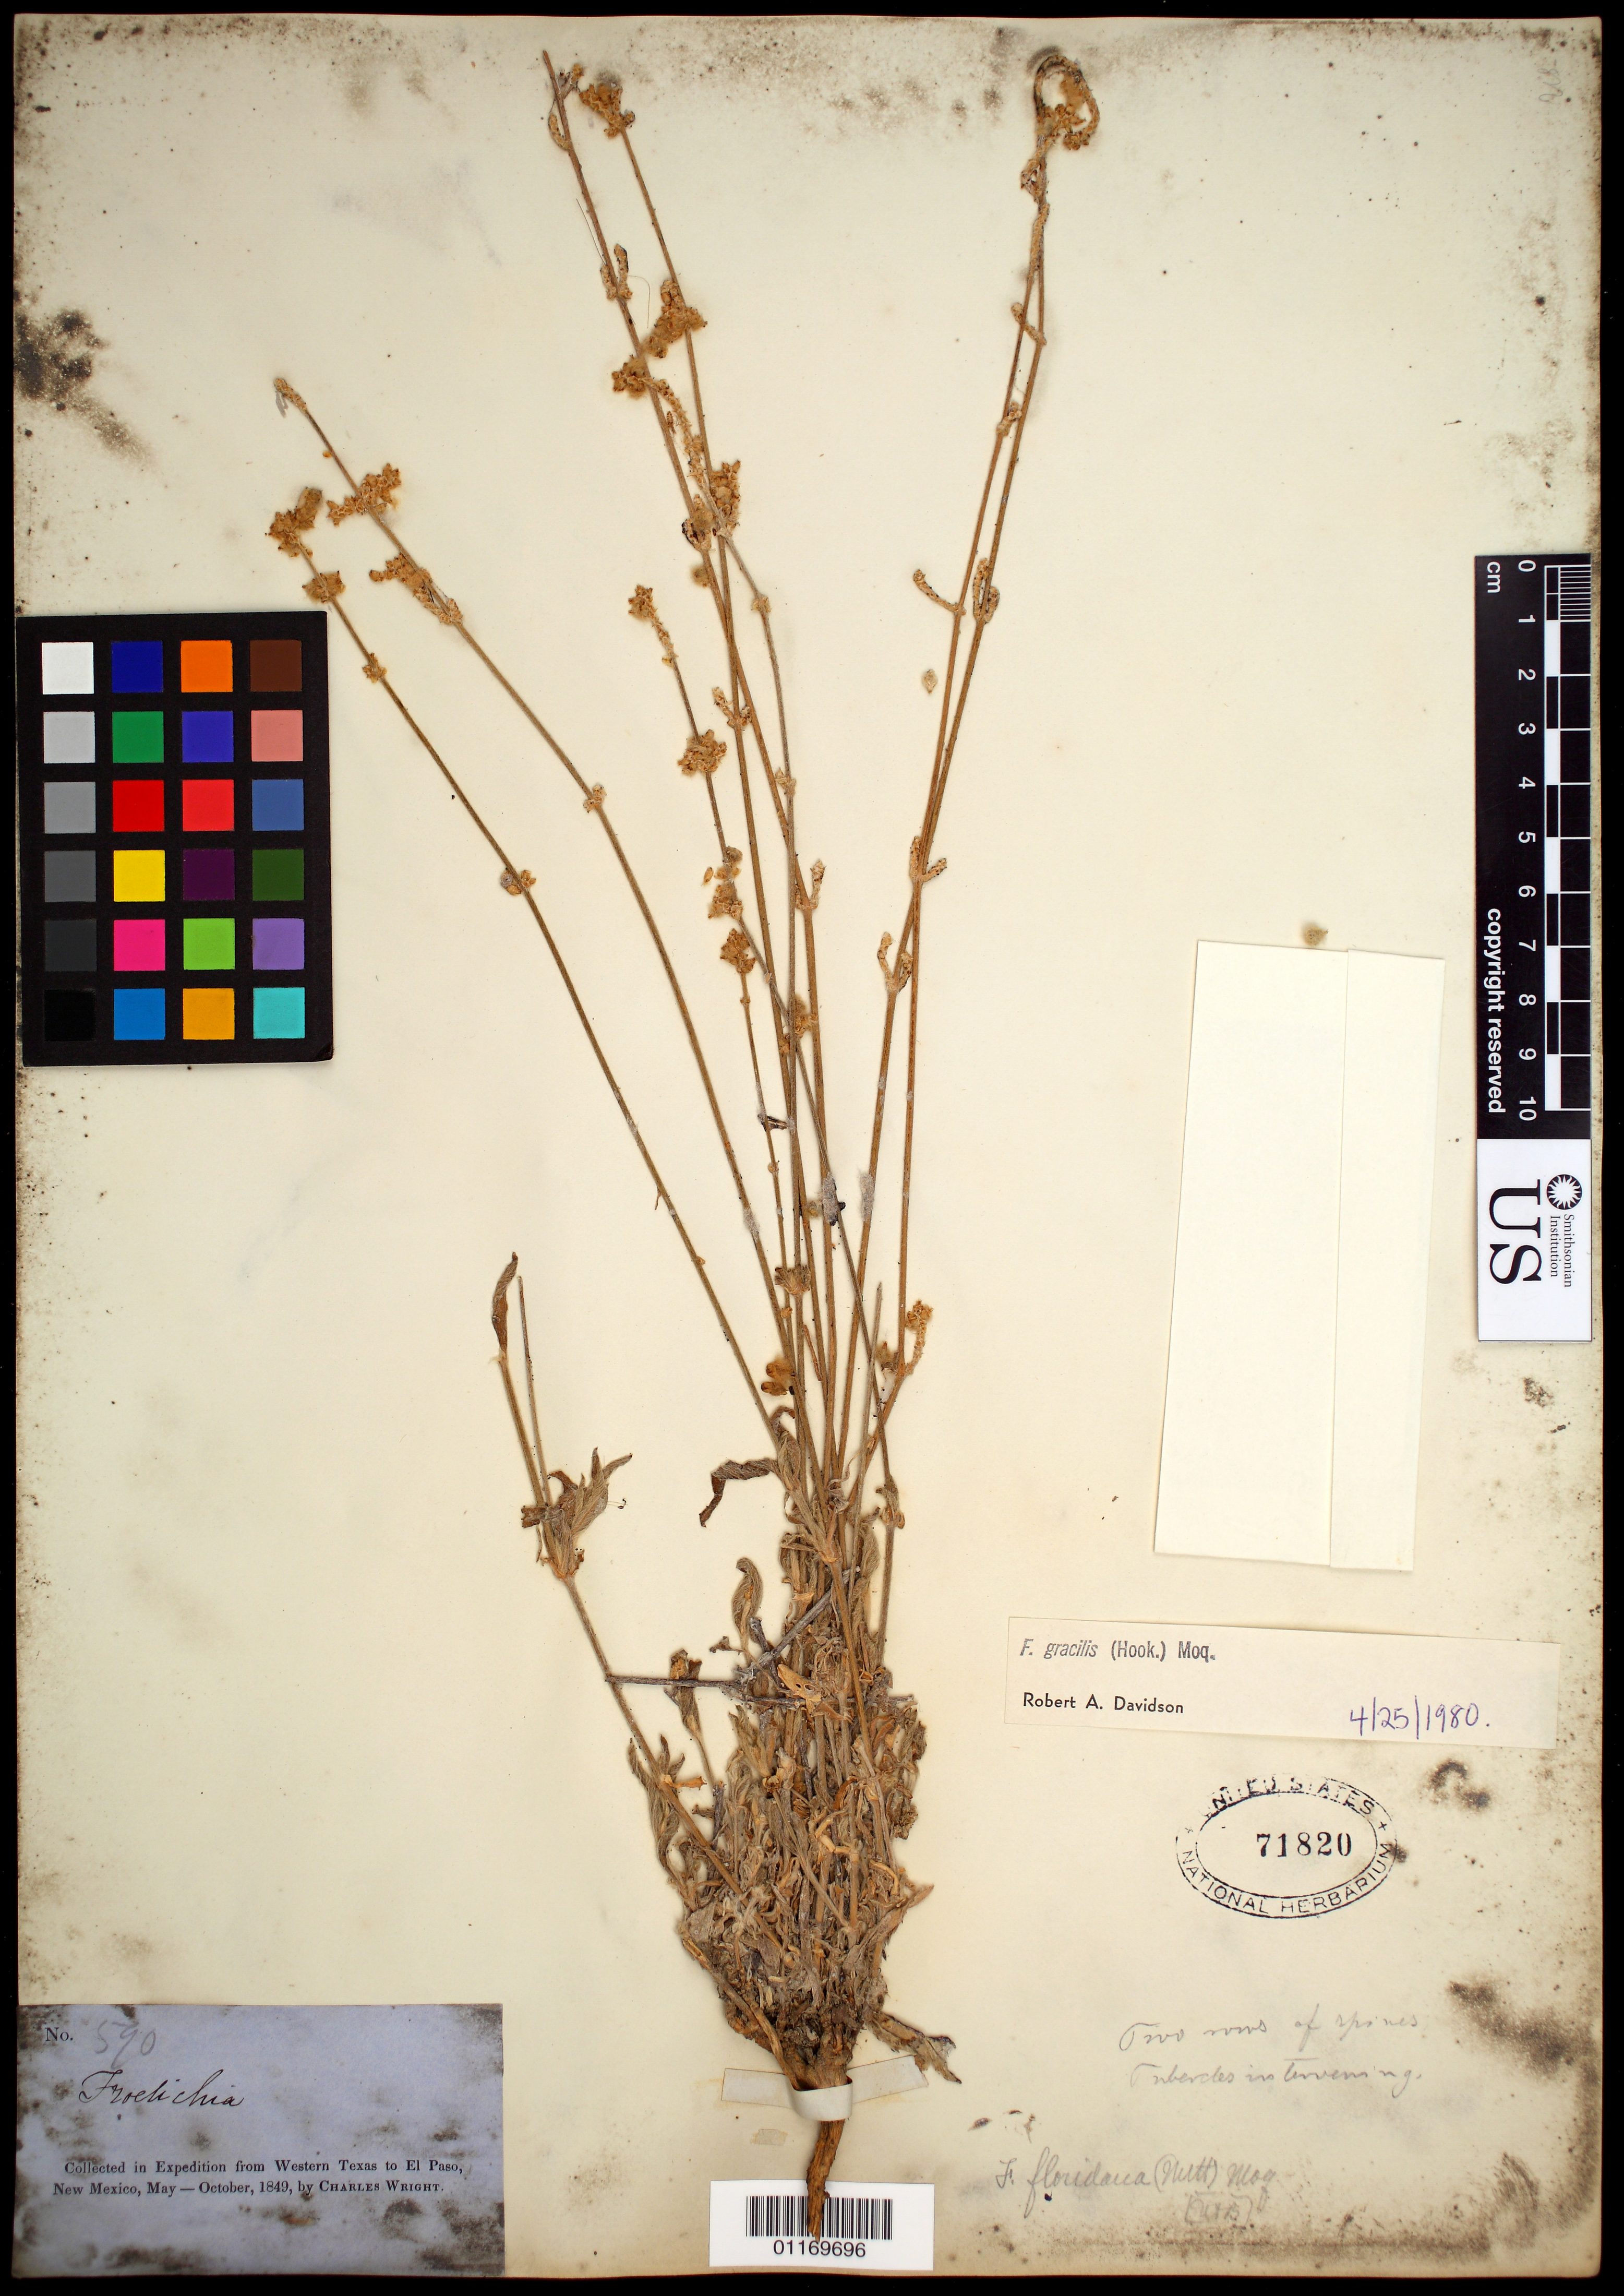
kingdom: Plantae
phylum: Tracheophyta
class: Magnoliopsida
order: Caryophyllales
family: Amaranthaceae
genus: Froelichia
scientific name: Froelichia gracilis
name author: (Hook.) Moq.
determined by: Davidson, R. A.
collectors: C. Wright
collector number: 590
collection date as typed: May 1849 to -- Oct 1849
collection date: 1849-05/1849-10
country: United States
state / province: New Mexico / Texas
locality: From Western Texas to El Paso, New Mexico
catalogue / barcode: US 71820